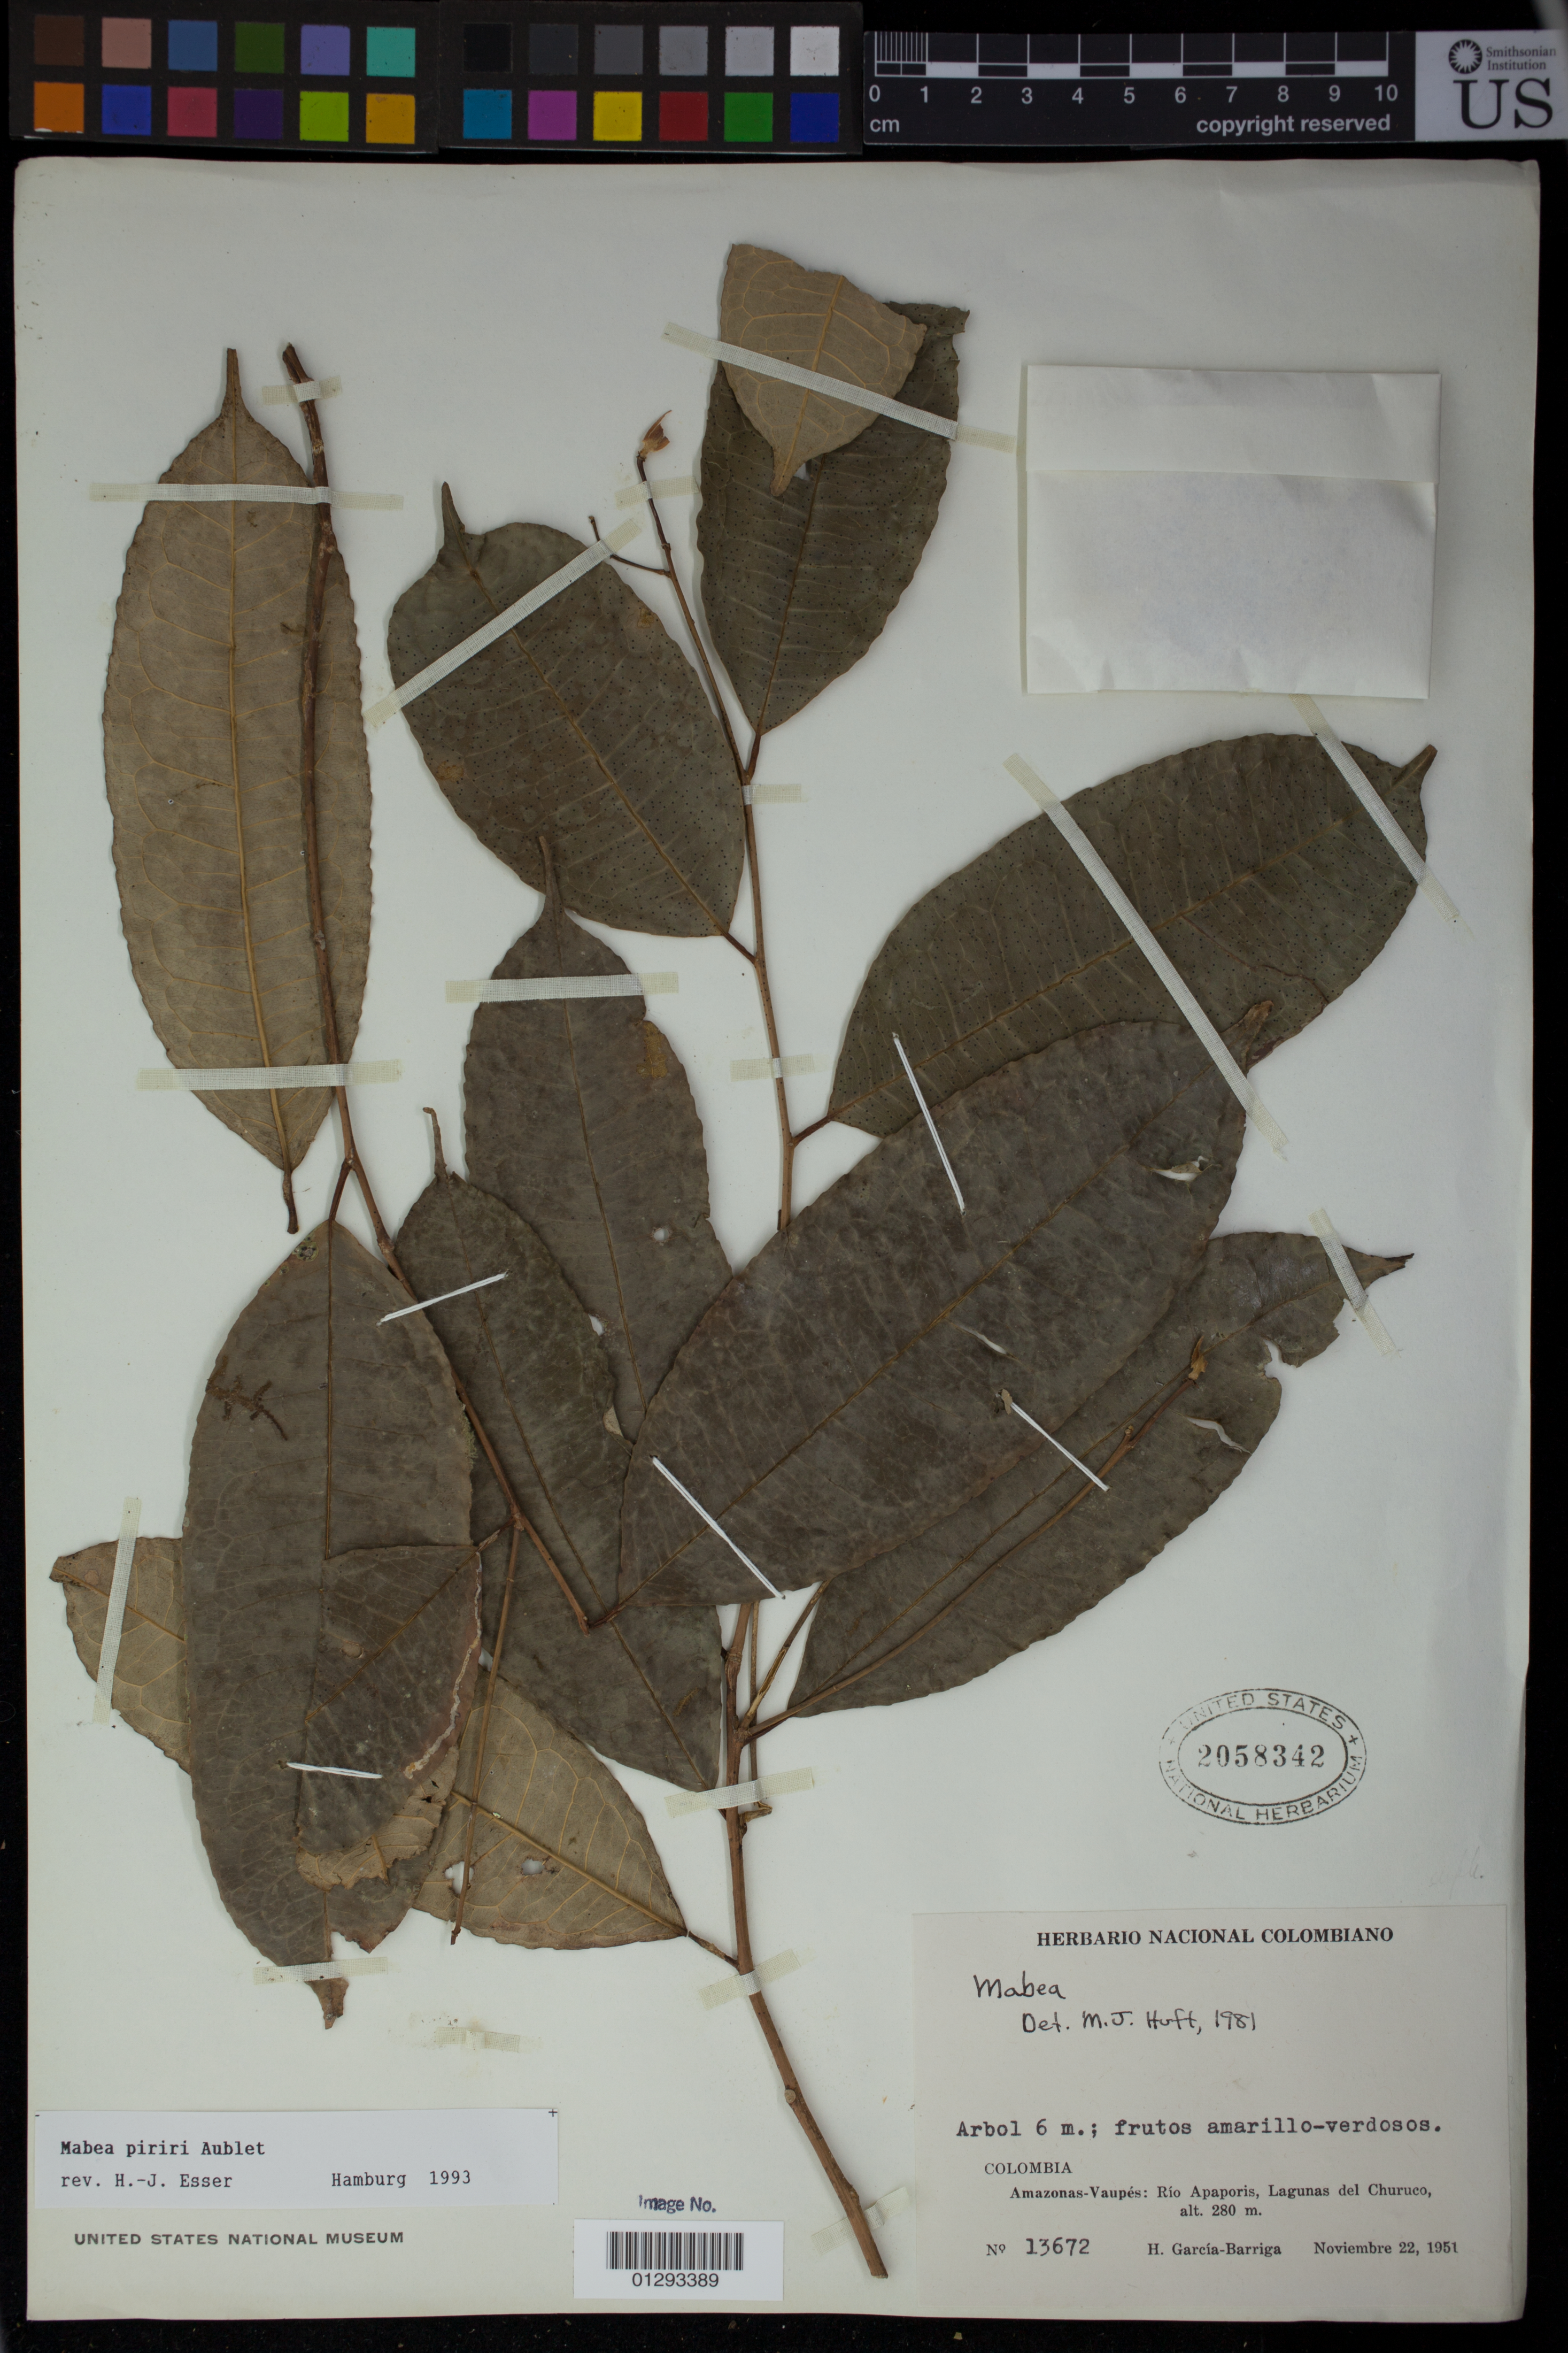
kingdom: Plantae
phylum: Tracheophyta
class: Magnoliopsida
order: Malpighiales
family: Euphorbiaceae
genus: Mabea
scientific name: Mabea piriri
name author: Aubl.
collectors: H. García Barriga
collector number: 13672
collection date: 1951-11-22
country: Colombia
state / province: Vaupes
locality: Amazonas - Vaupes: Rio Apaporis, Lagunas del Churuco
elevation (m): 280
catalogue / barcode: US 2058342